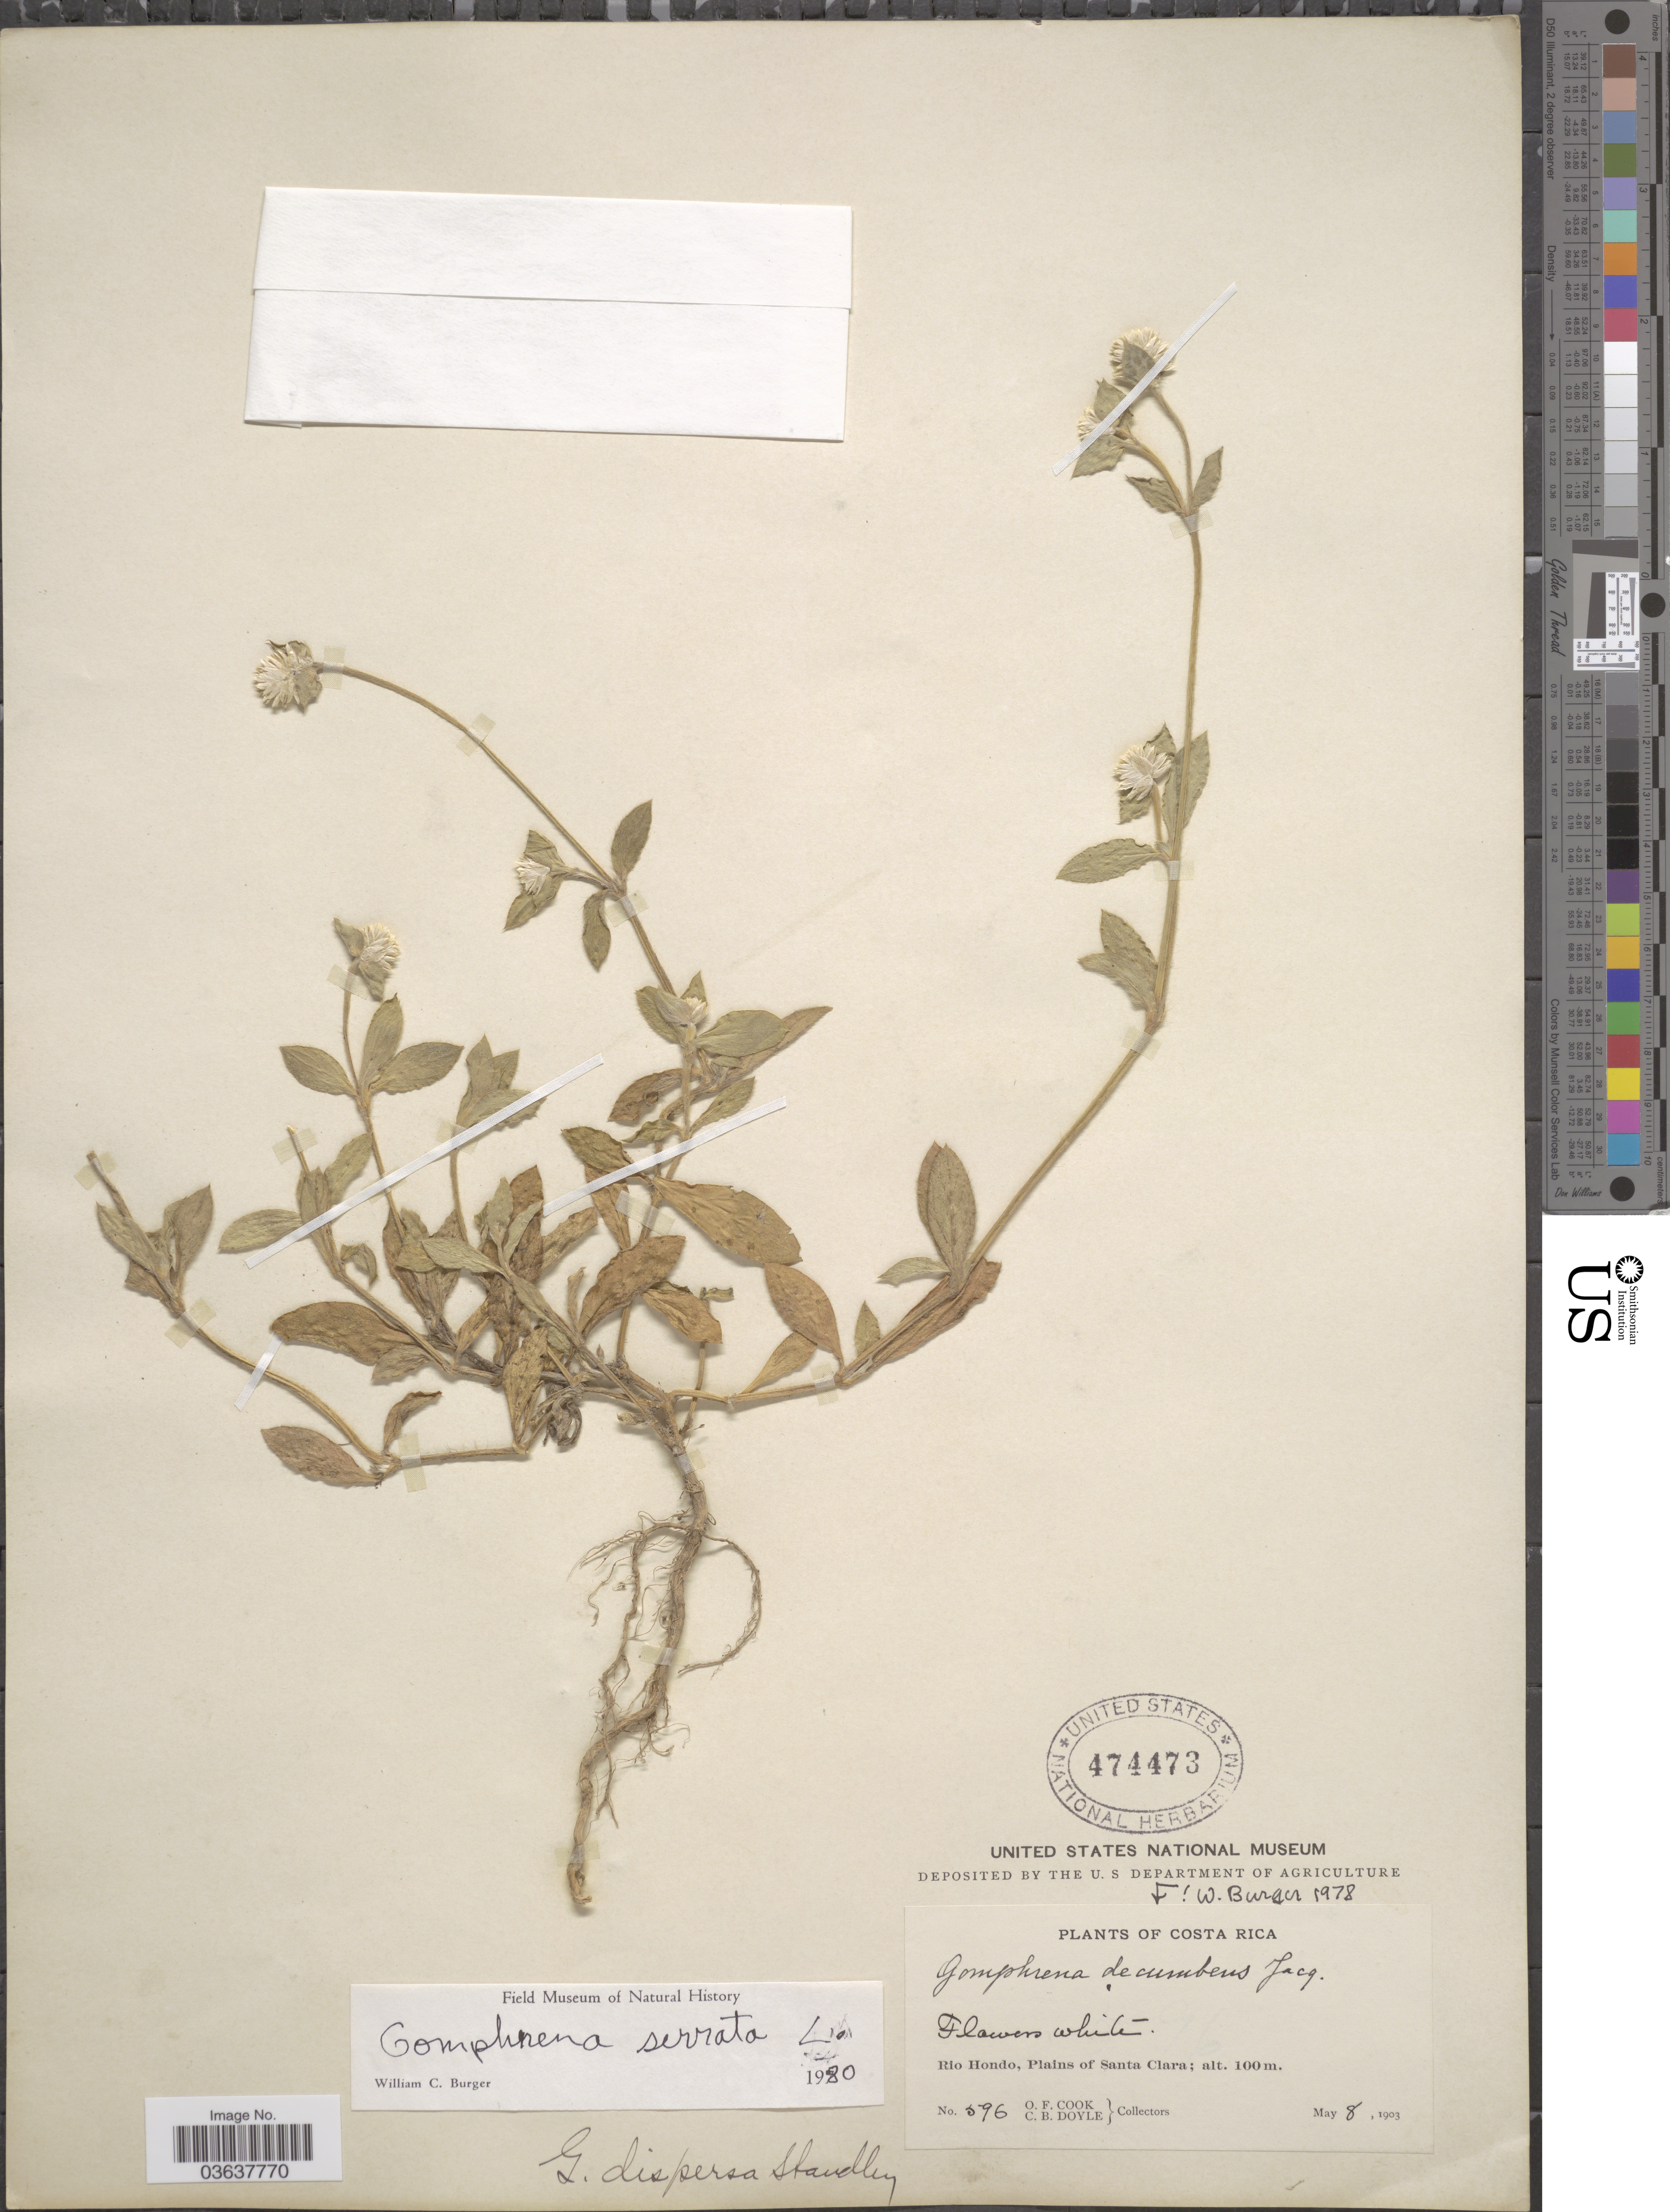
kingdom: Plantae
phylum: Tracheophyta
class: Magnoliopsida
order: Caryophyllales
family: Amaranthaceae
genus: Gomphrena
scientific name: Gomphrena serrata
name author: L.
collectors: O. F. Cook & C. Doyle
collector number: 596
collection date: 1903-05-08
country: Costa Rica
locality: Rio Hondo, Plains of Santa Clara.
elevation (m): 100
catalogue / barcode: US 474473